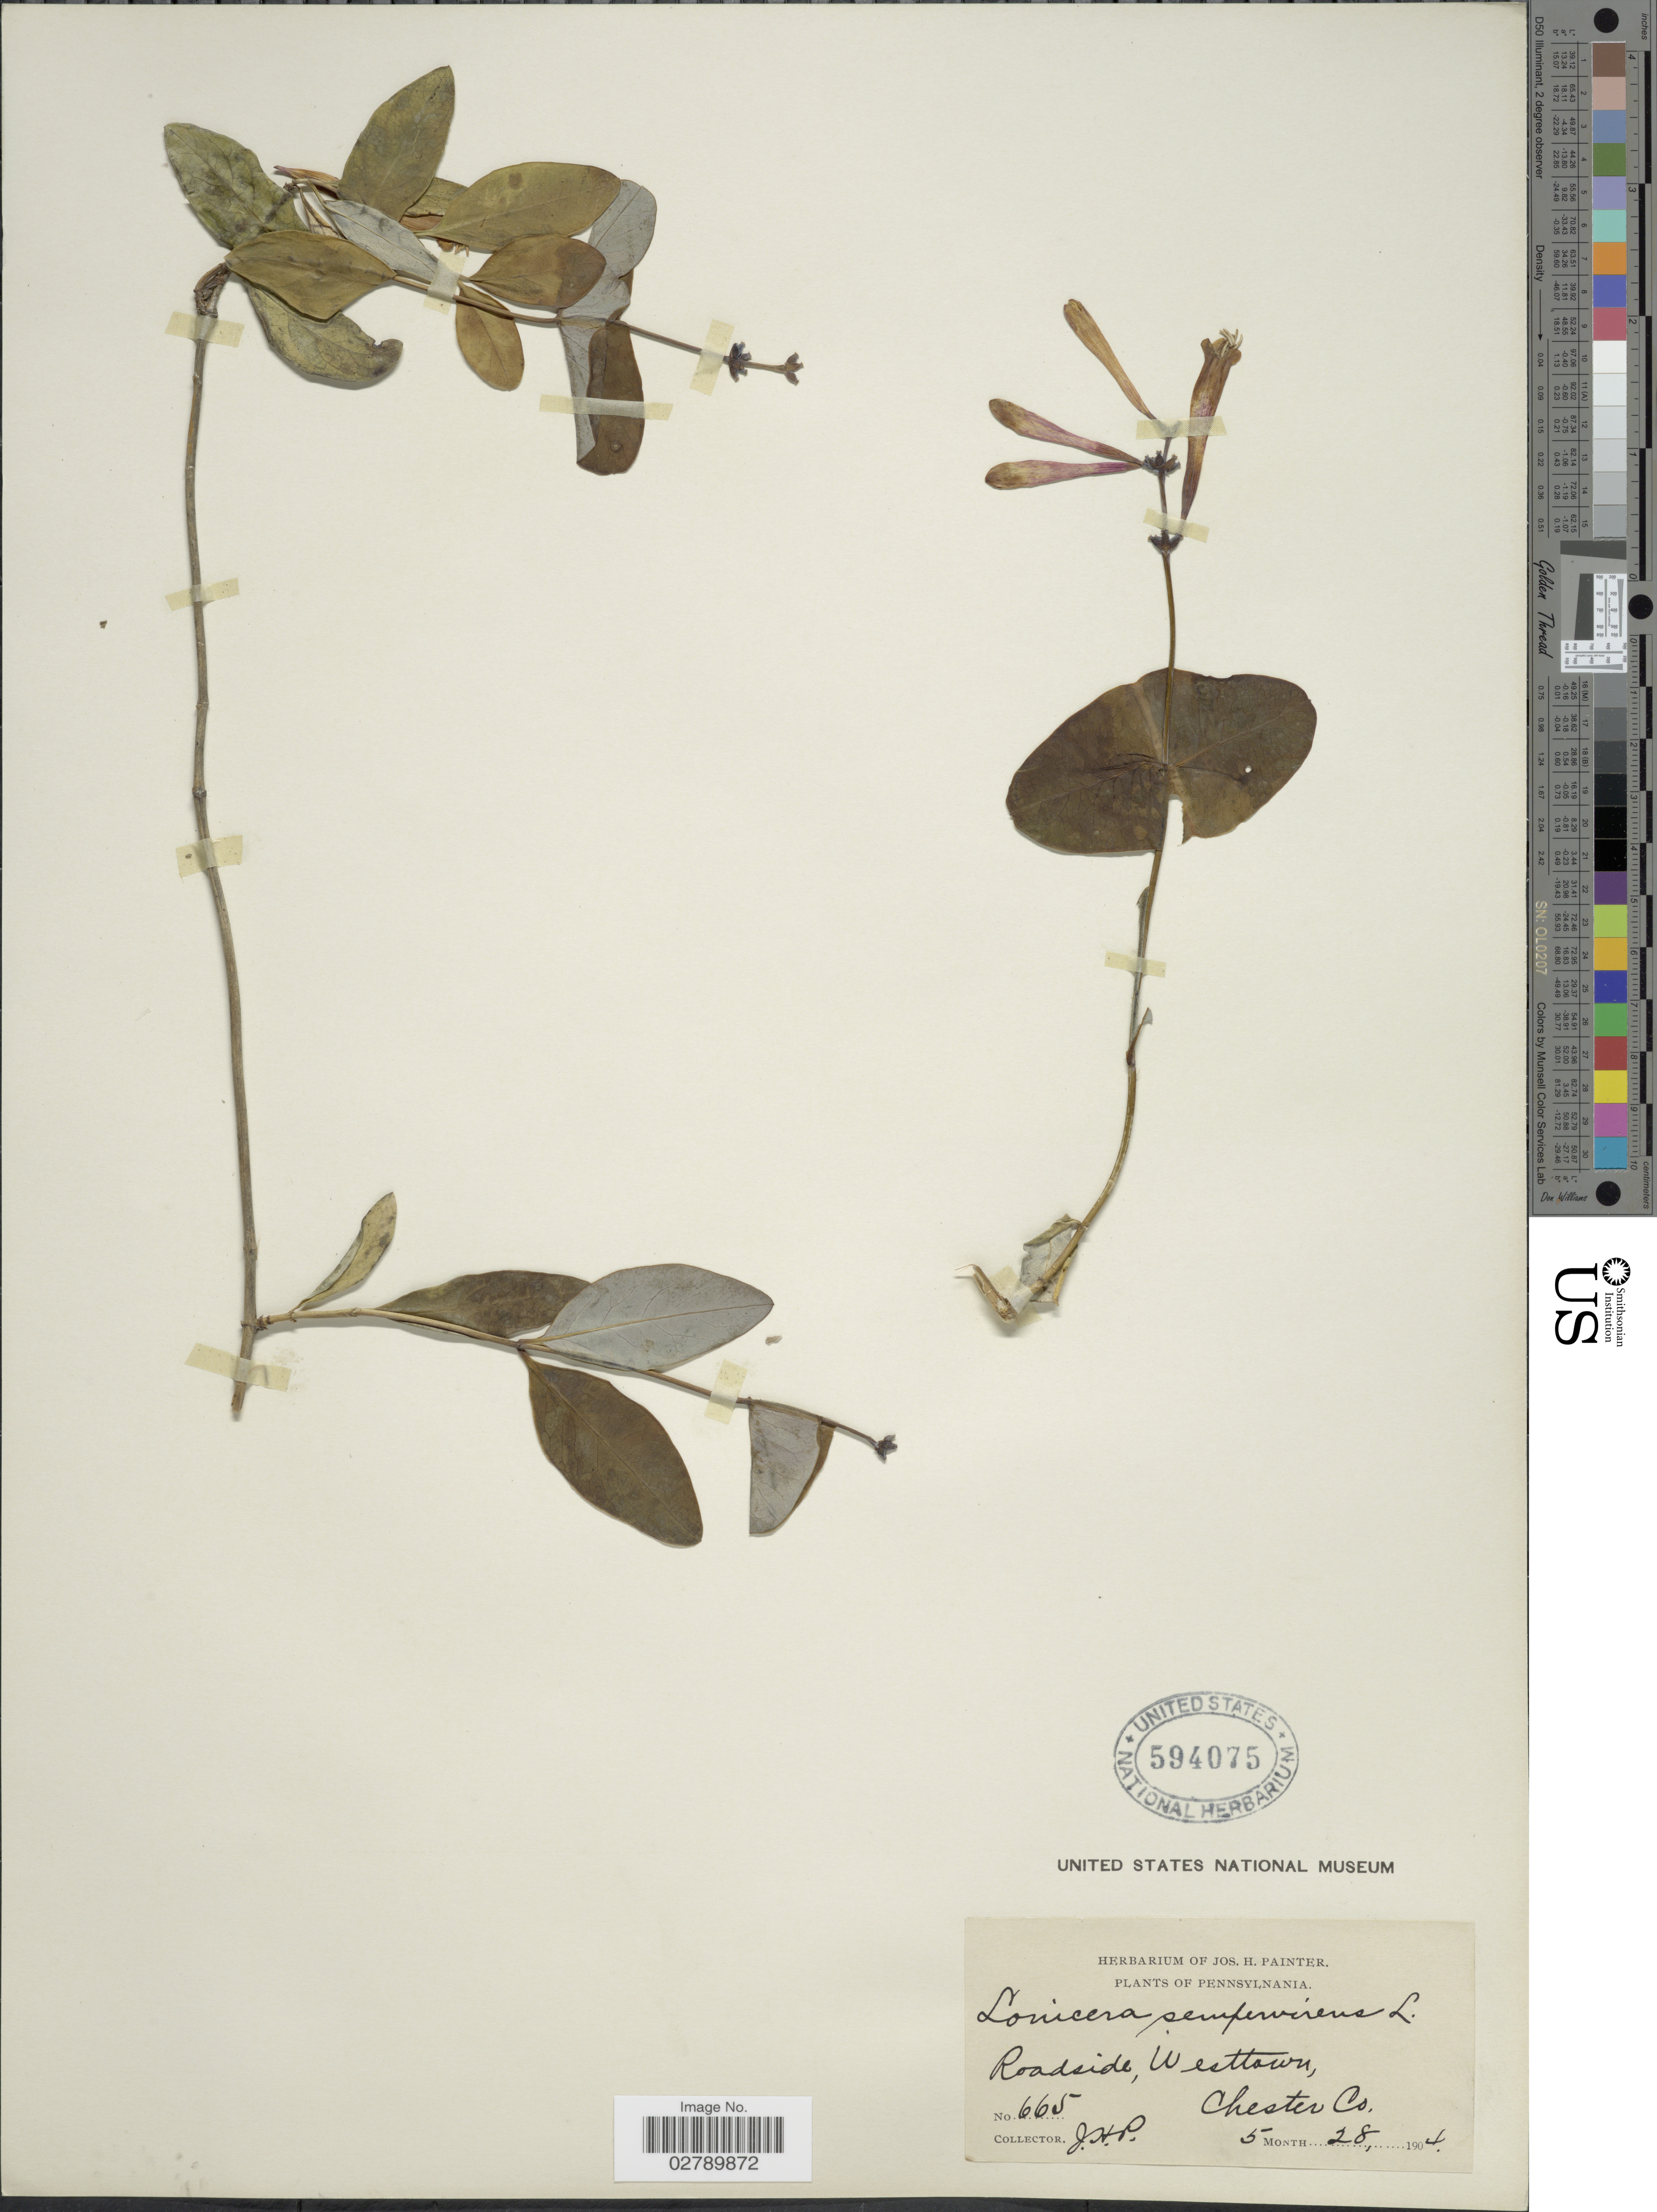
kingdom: Plantae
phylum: Tracheophyta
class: Magnoliopsida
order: Dipsacales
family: Caprifoliaceae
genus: Lonicera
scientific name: Lonicera sempervirens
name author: L.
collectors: J. H. Painter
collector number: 665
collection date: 1904-05-28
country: United States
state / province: Pennsylvania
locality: Roadside, Westtown, Chester Co.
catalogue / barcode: US 594075